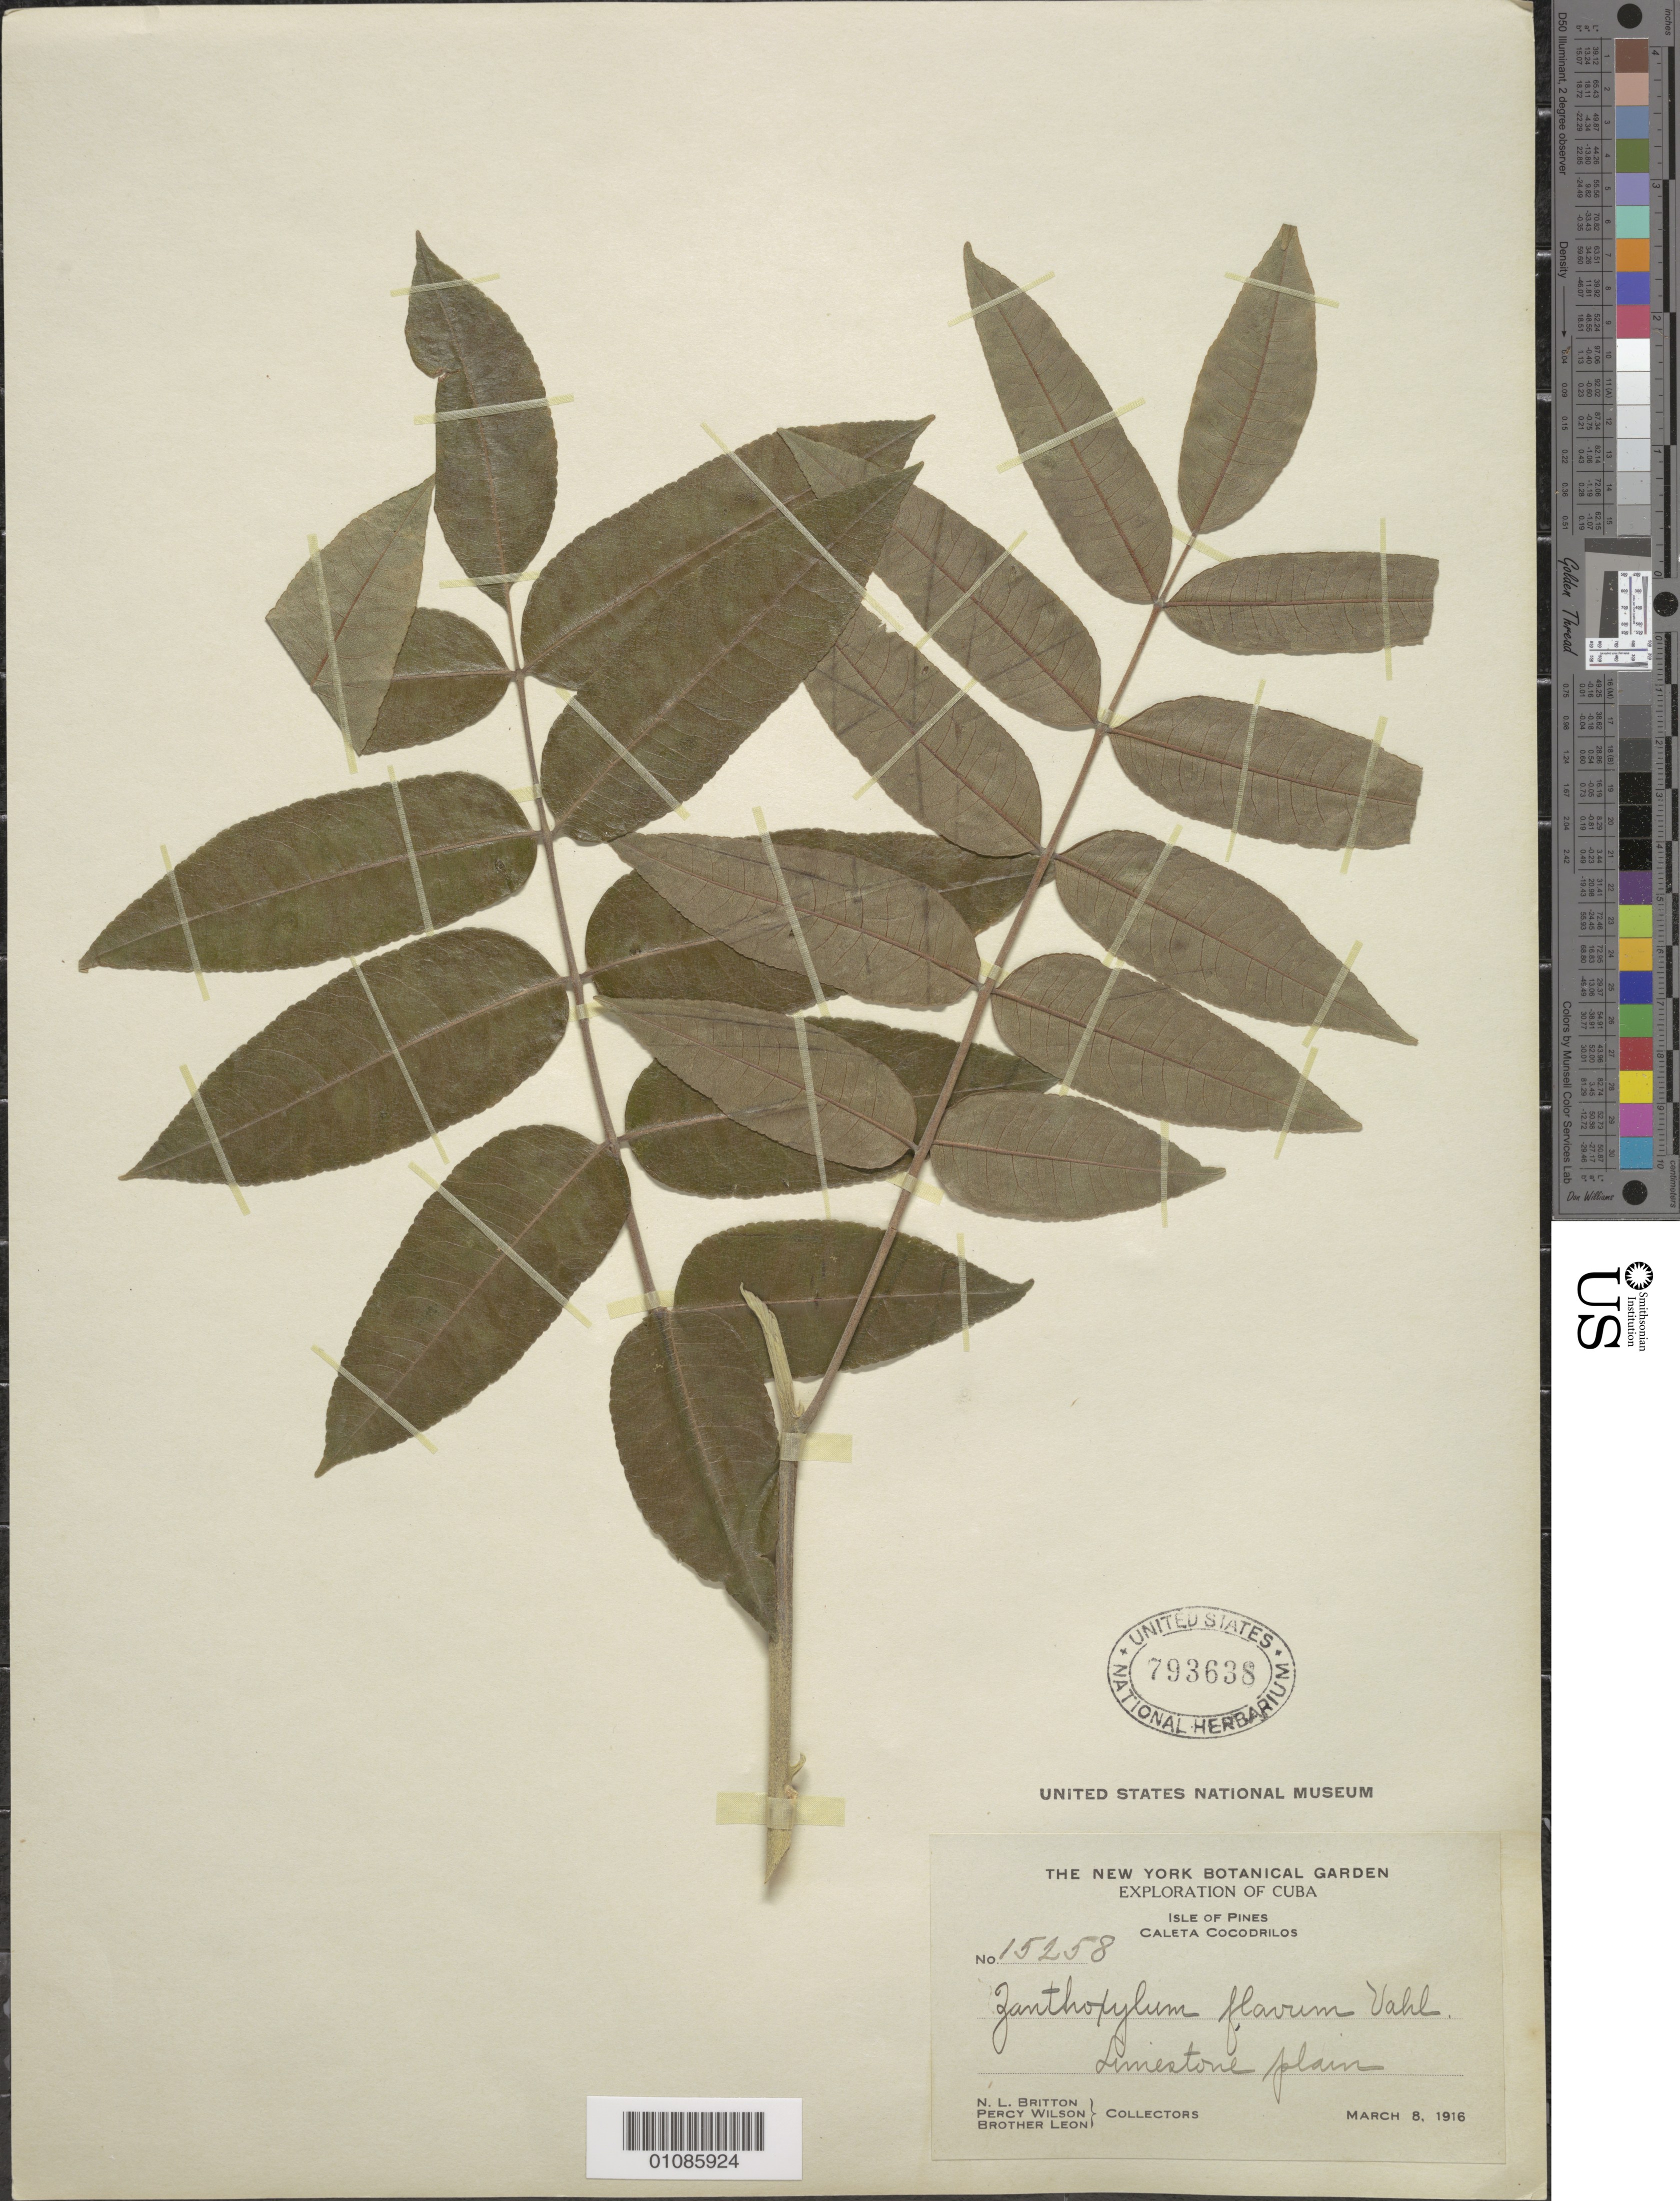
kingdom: Plantae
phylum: Tracheophyta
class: Magnoliopsida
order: Sapindales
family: Rutaceae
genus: Zanthoxylum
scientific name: Zanthoxylum flavum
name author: Vahl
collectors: N. Britton, P. Wilson & Bro. León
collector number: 15258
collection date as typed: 08 Mar 1916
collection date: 1916-03-08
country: Cuba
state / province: Isla de La Juventud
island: Isla de la Juventud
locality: Isle of Pines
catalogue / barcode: US 793638